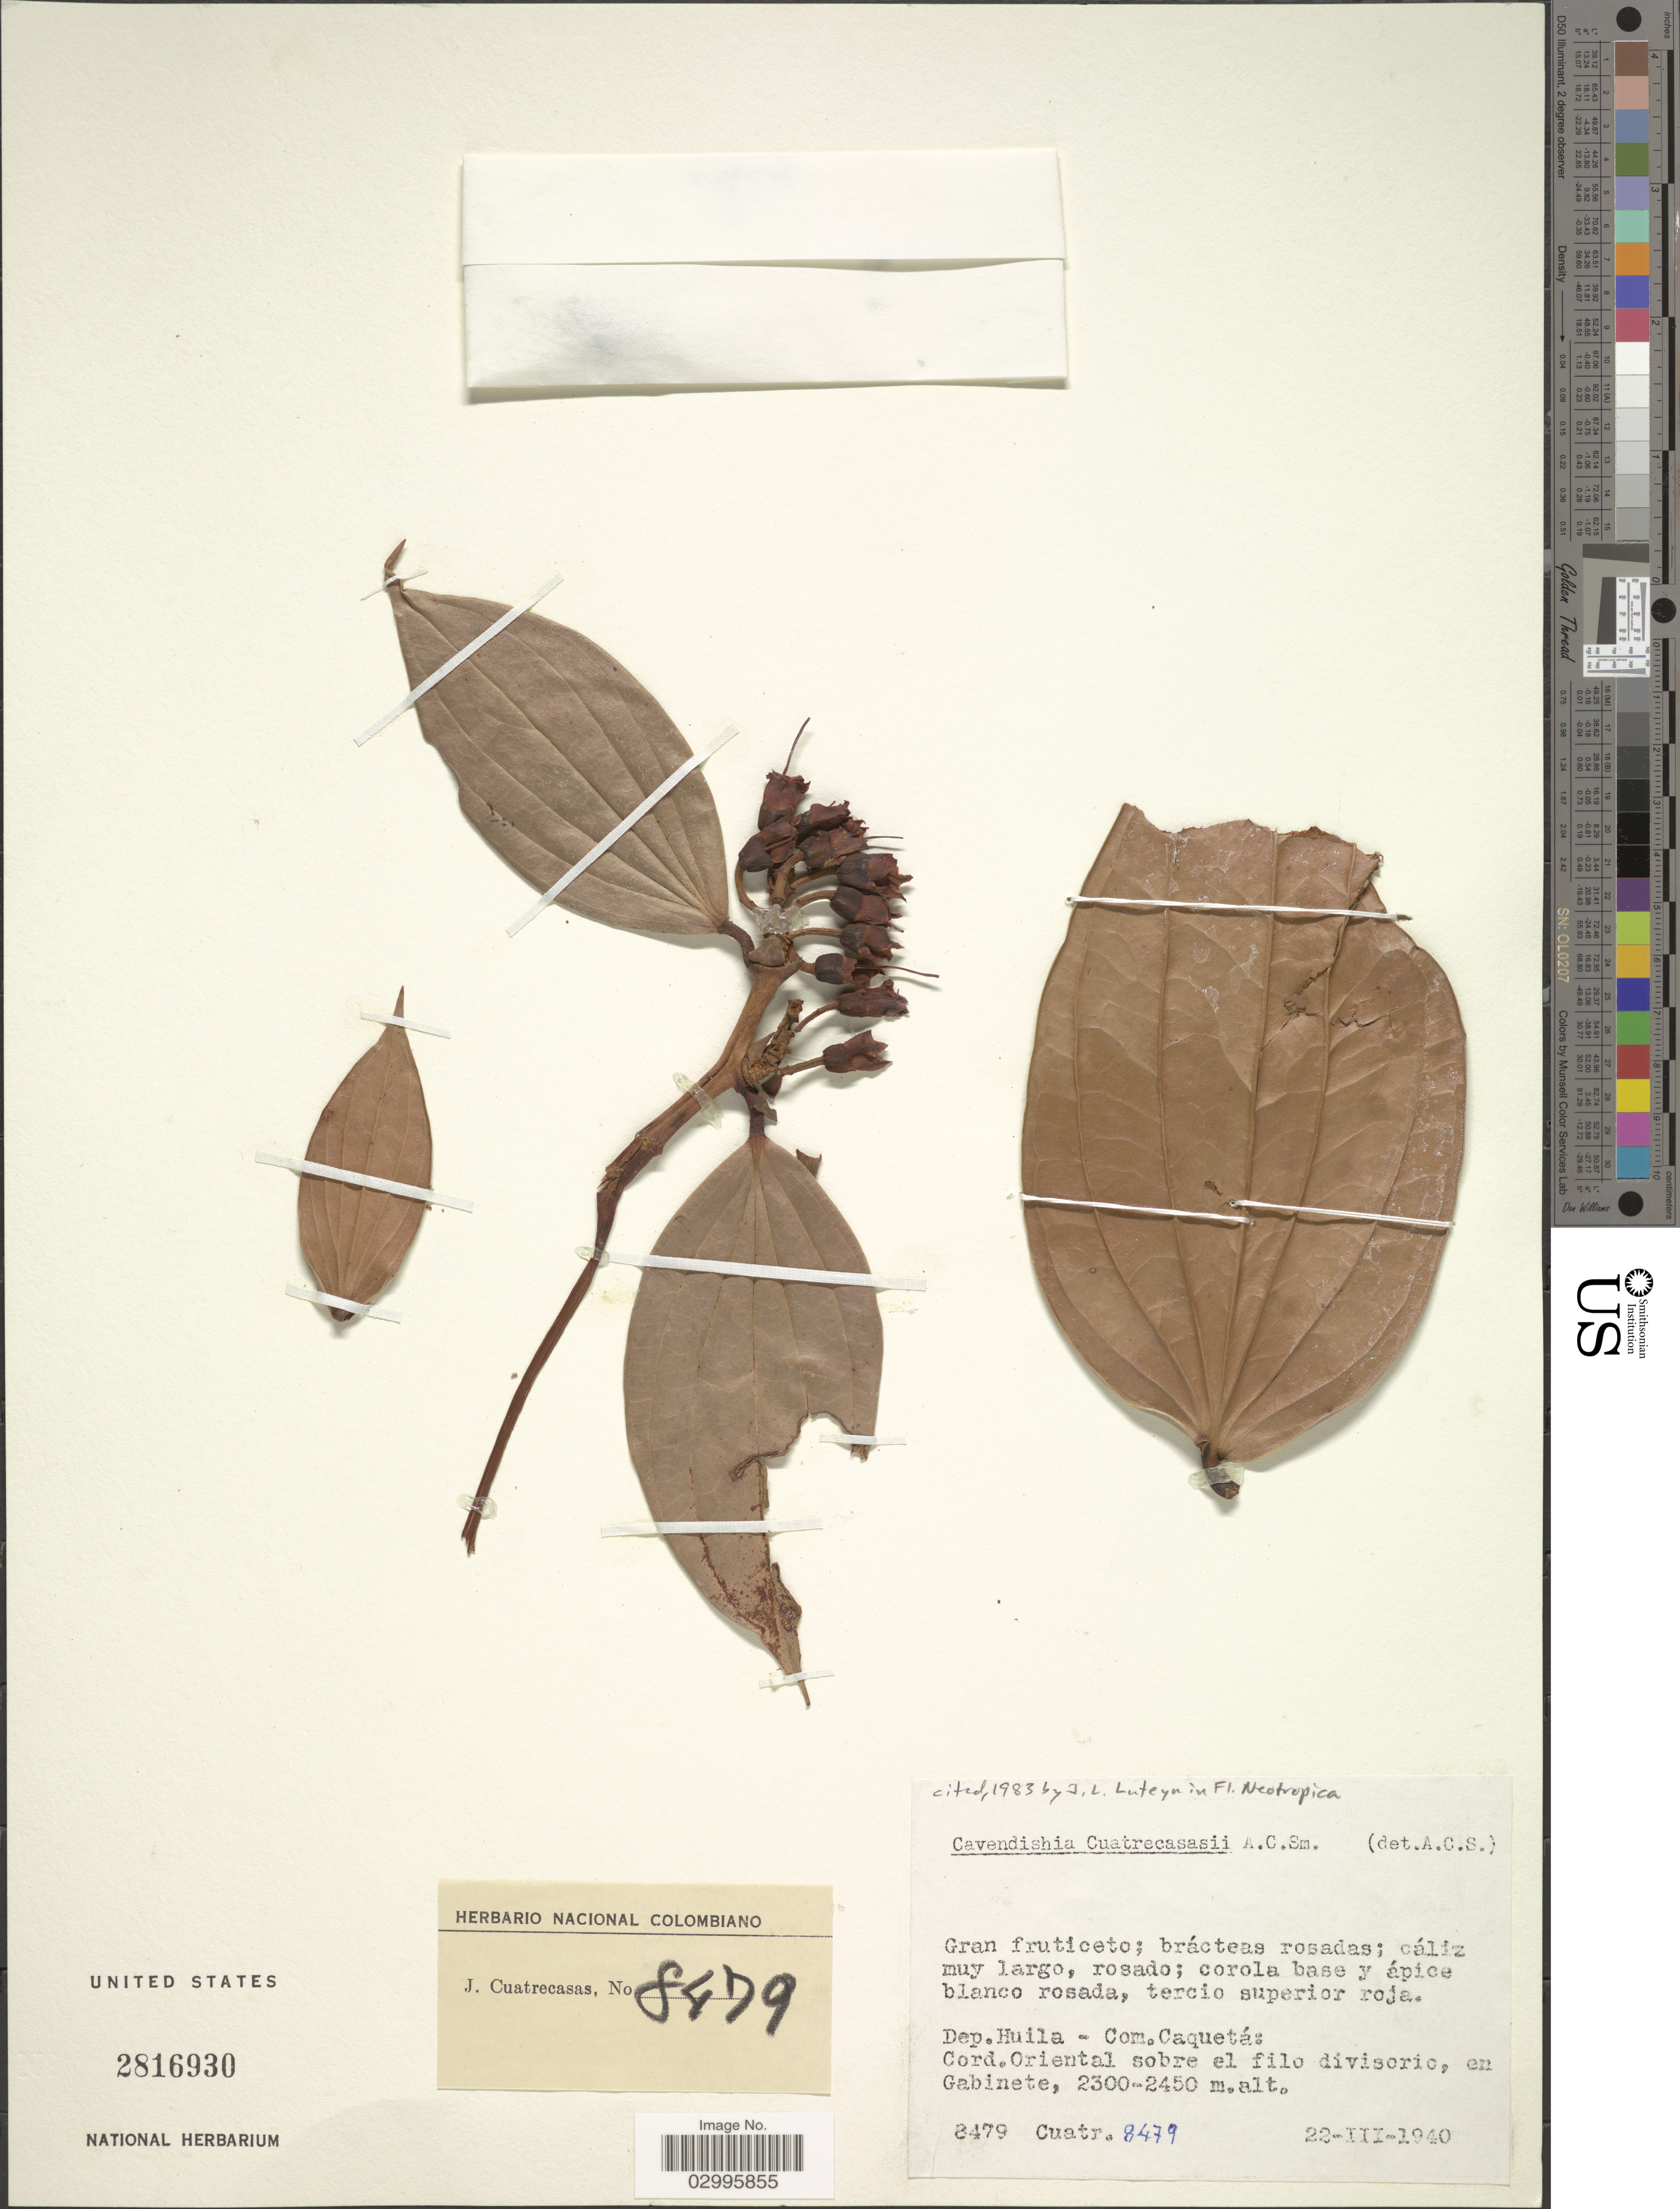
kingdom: Plantae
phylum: Tracheophyta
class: Magnoliopsida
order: Ericales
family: Ericaceae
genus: Cavendishia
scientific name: Cavendishia cuatrecasasii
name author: A.C. Sm. in Cuatrec.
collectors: J. Cuatrecasas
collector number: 8479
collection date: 1940-03-22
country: Colombia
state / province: Huila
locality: Dept. Huila- Com. Caquetá. Cord. Oriental sobre el filo divisorio, en Gabinete.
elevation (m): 2300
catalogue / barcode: US 2816930